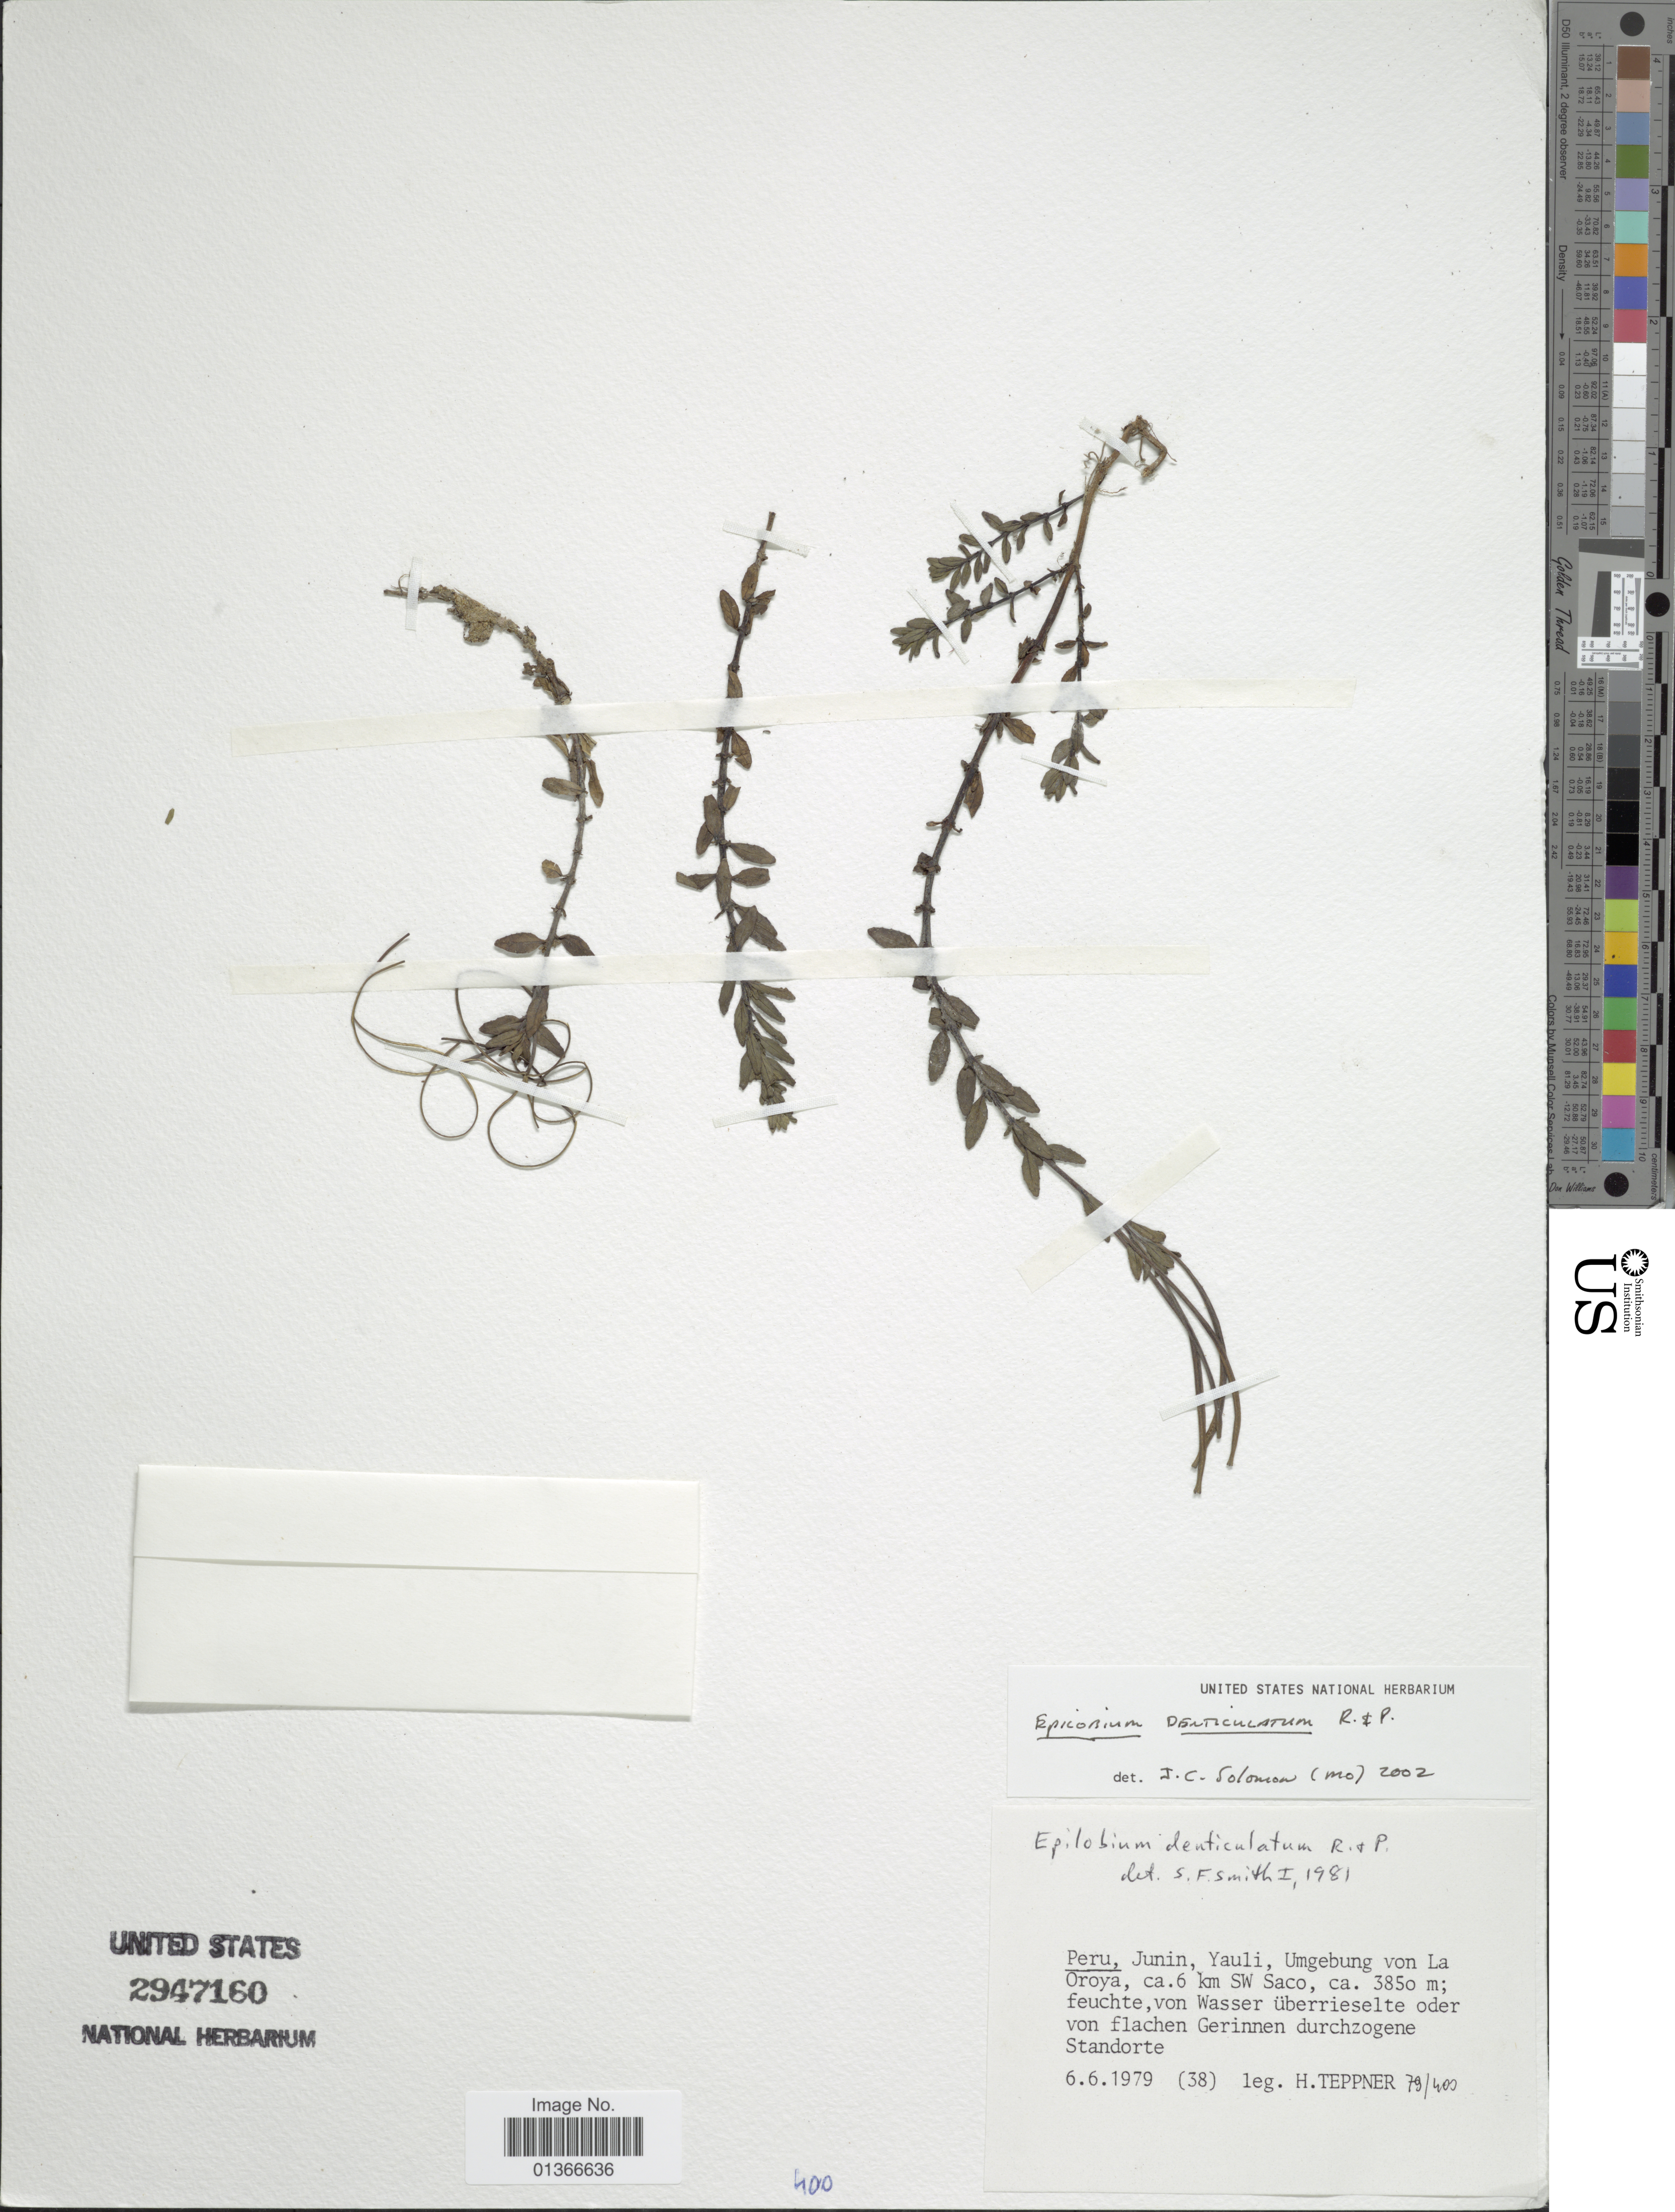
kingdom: Plantae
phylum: Tracheophyta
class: Magnoliopsida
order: Myrtales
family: Onagraceae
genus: Epilobium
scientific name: Epilobium denticulatum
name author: Ruiz & Pav.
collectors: H. Teppner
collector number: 79/400*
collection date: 1979-06-06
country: Peru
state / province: Junín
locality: Yauli, Umgebung von La Oroya, ca. 6 km SW Saco.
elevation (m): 3850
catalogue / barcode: US 2947160